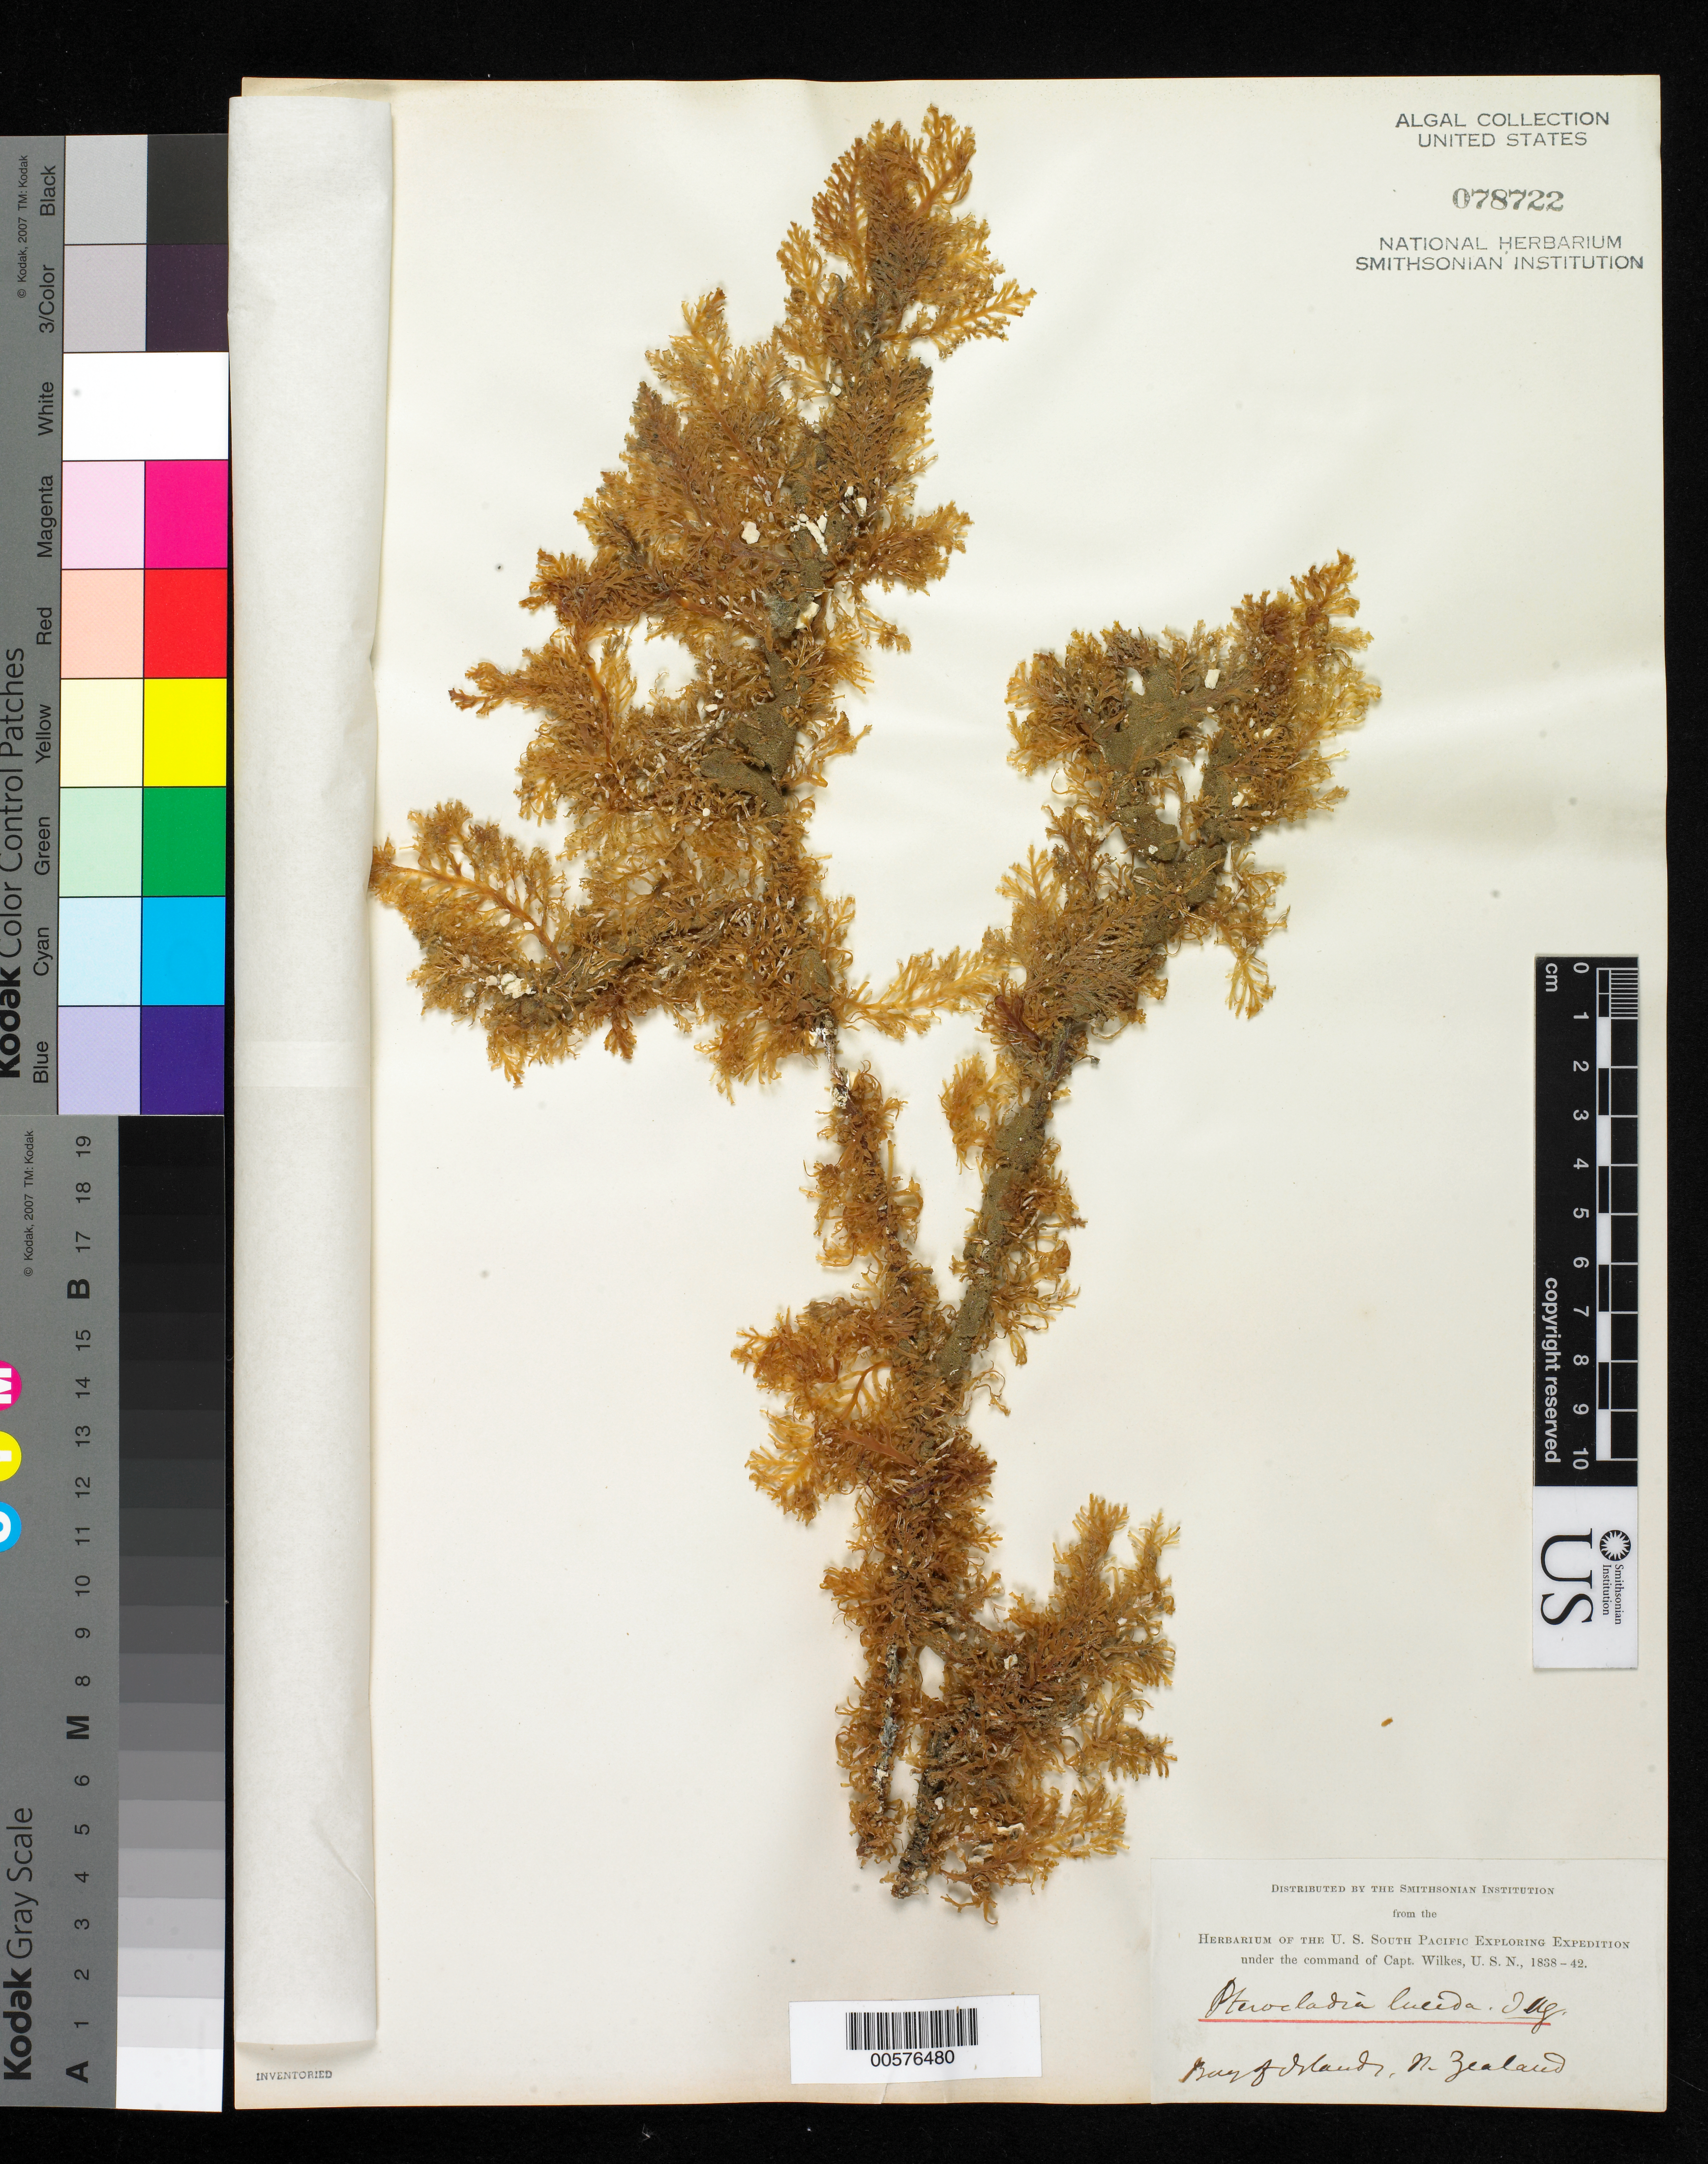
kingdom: Plantae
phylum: Rhodophyta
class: Florideophyceae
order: Gelidiales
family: Pterocladiaceae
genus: Pterocladia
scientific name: Pterocladia lucida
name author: (R. Br. ex Turner) J. Agardh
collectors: W. D. Brackenridge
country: New Zealand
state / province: Northland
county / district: Far North District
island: North Island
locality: Bay of Islands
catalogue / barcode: US 78722